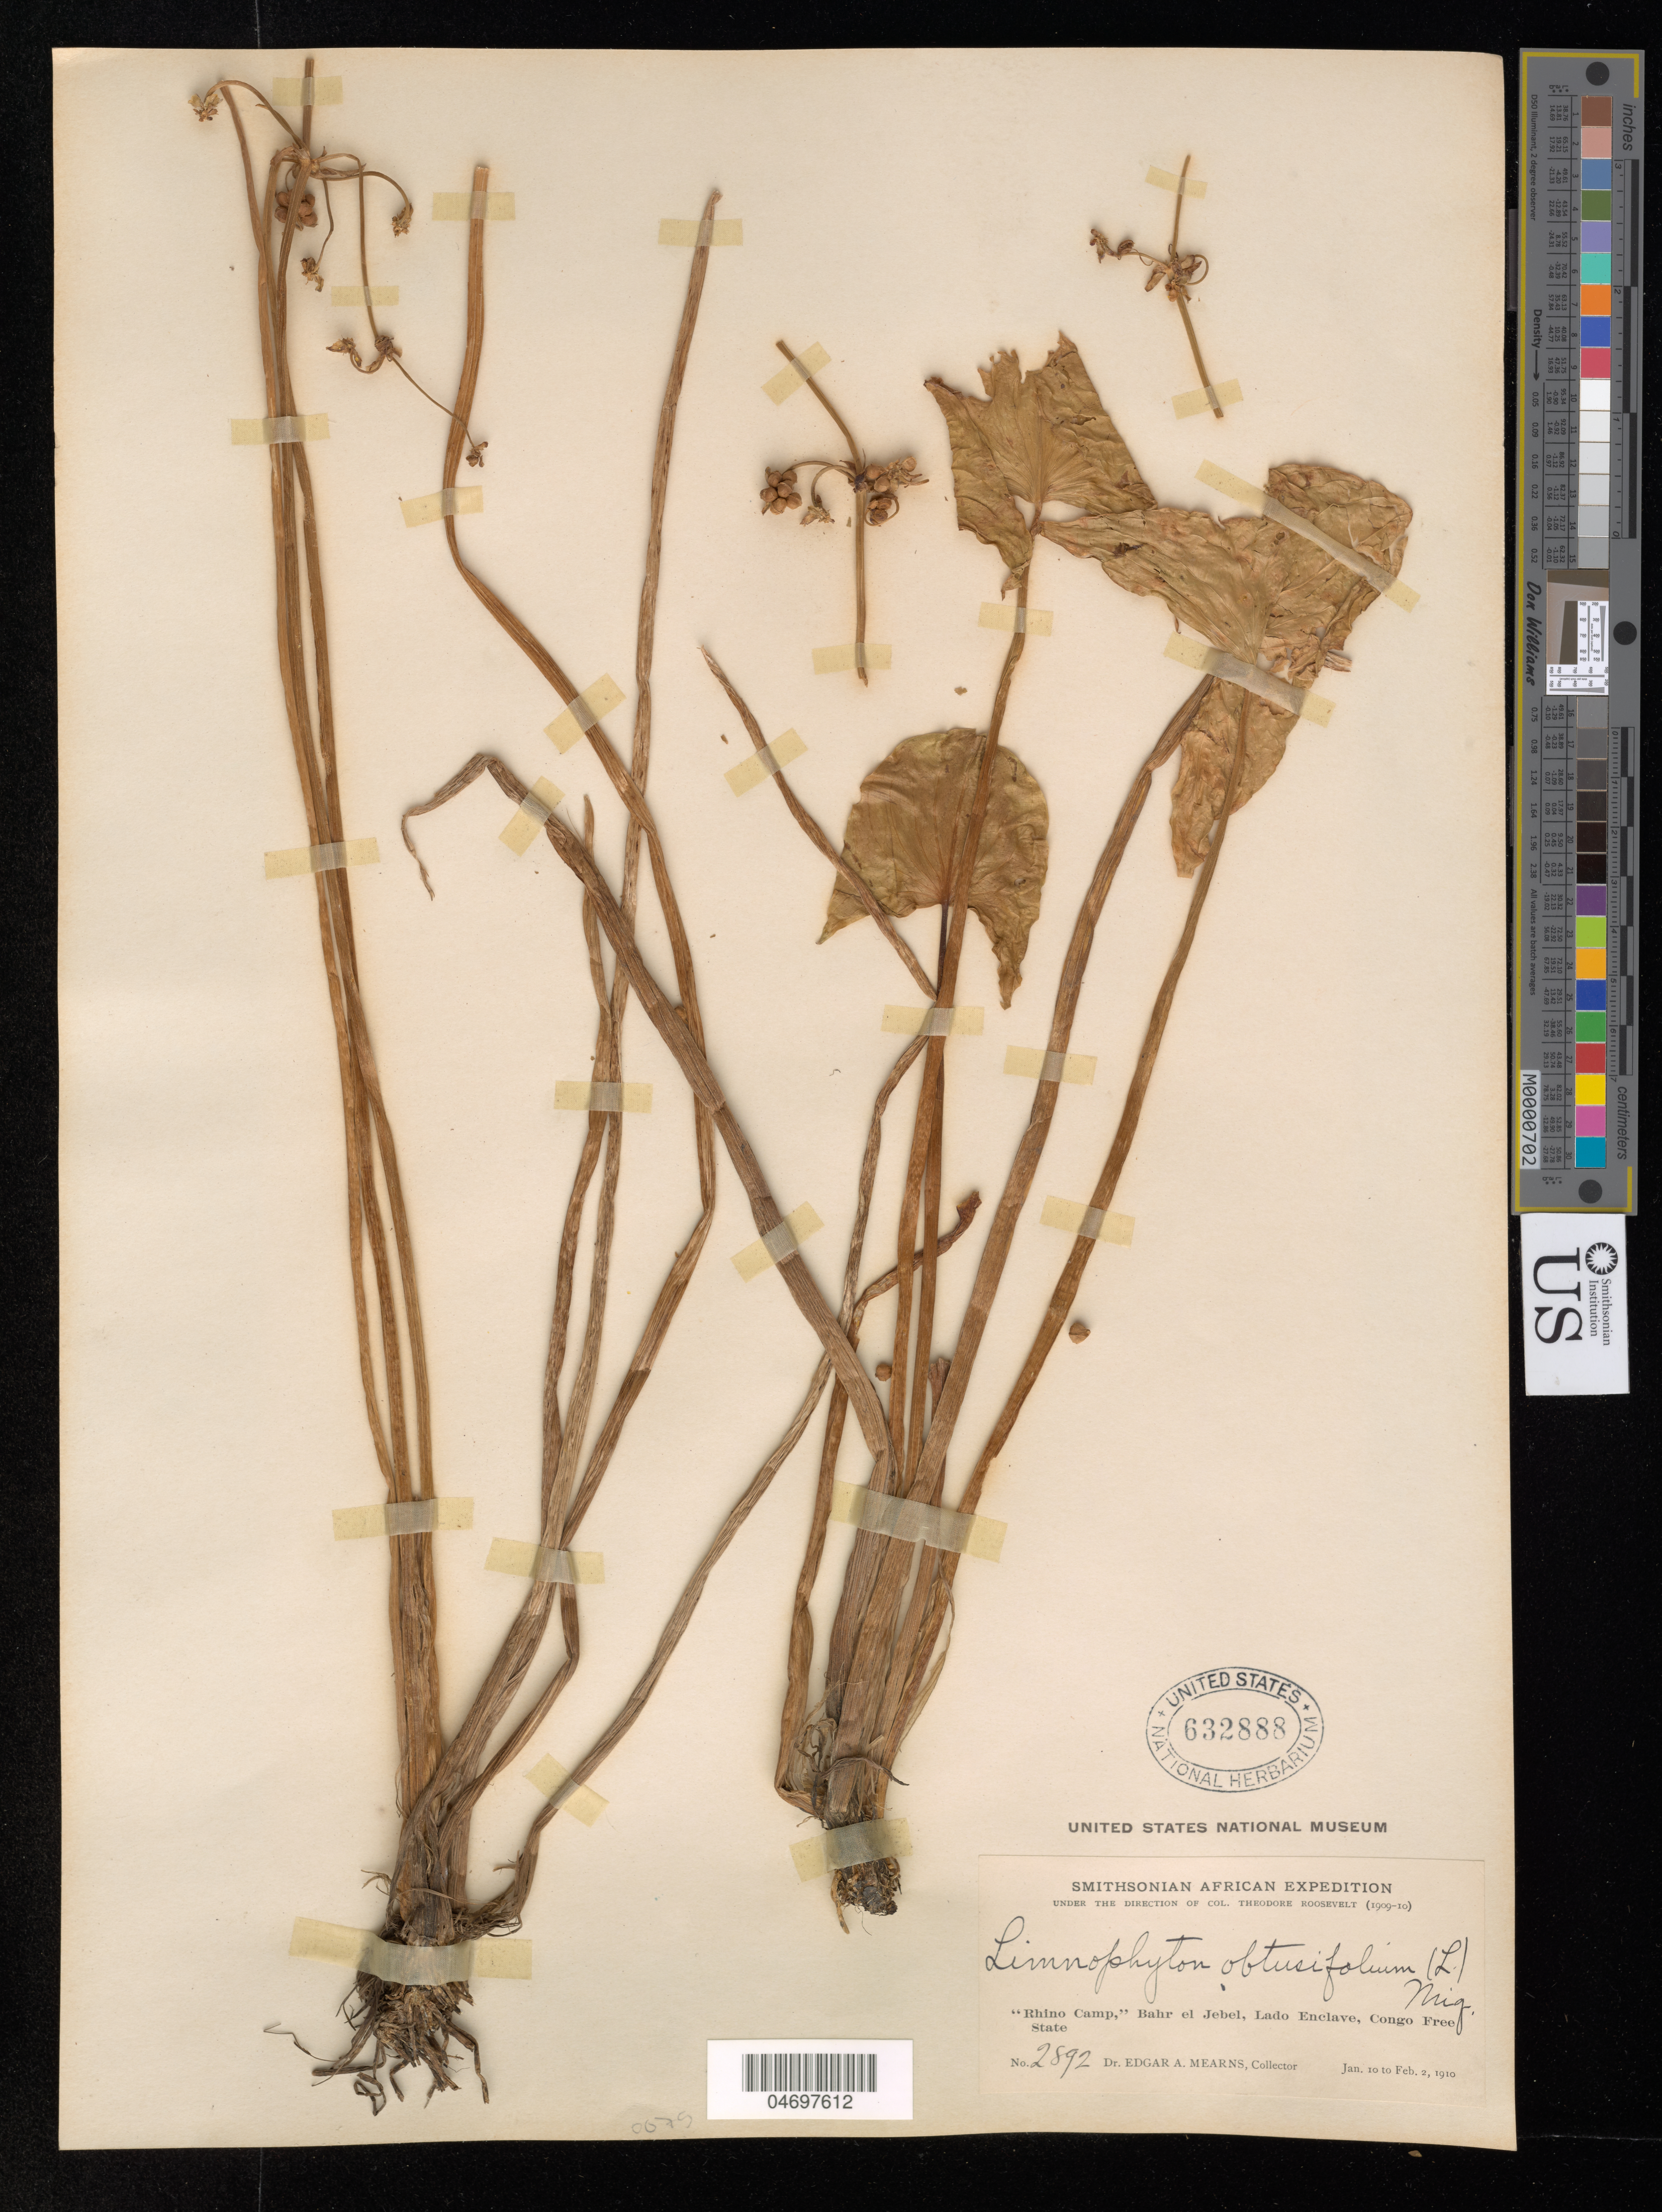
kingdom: Plantae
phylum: Tracheophyta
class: Liliopsida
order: Alismatales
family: Alismataceae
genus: Limnophyton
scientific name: Limnophyton obtusifolium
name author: (L.) Miq.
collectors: E. A. Mearns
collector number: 2892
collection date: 1910-01-10/1910-02-02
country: South Sudan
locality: Rhino Camp, Bahr el Jebel, Lado Enclave, Congo Free State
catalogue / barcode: US 632888